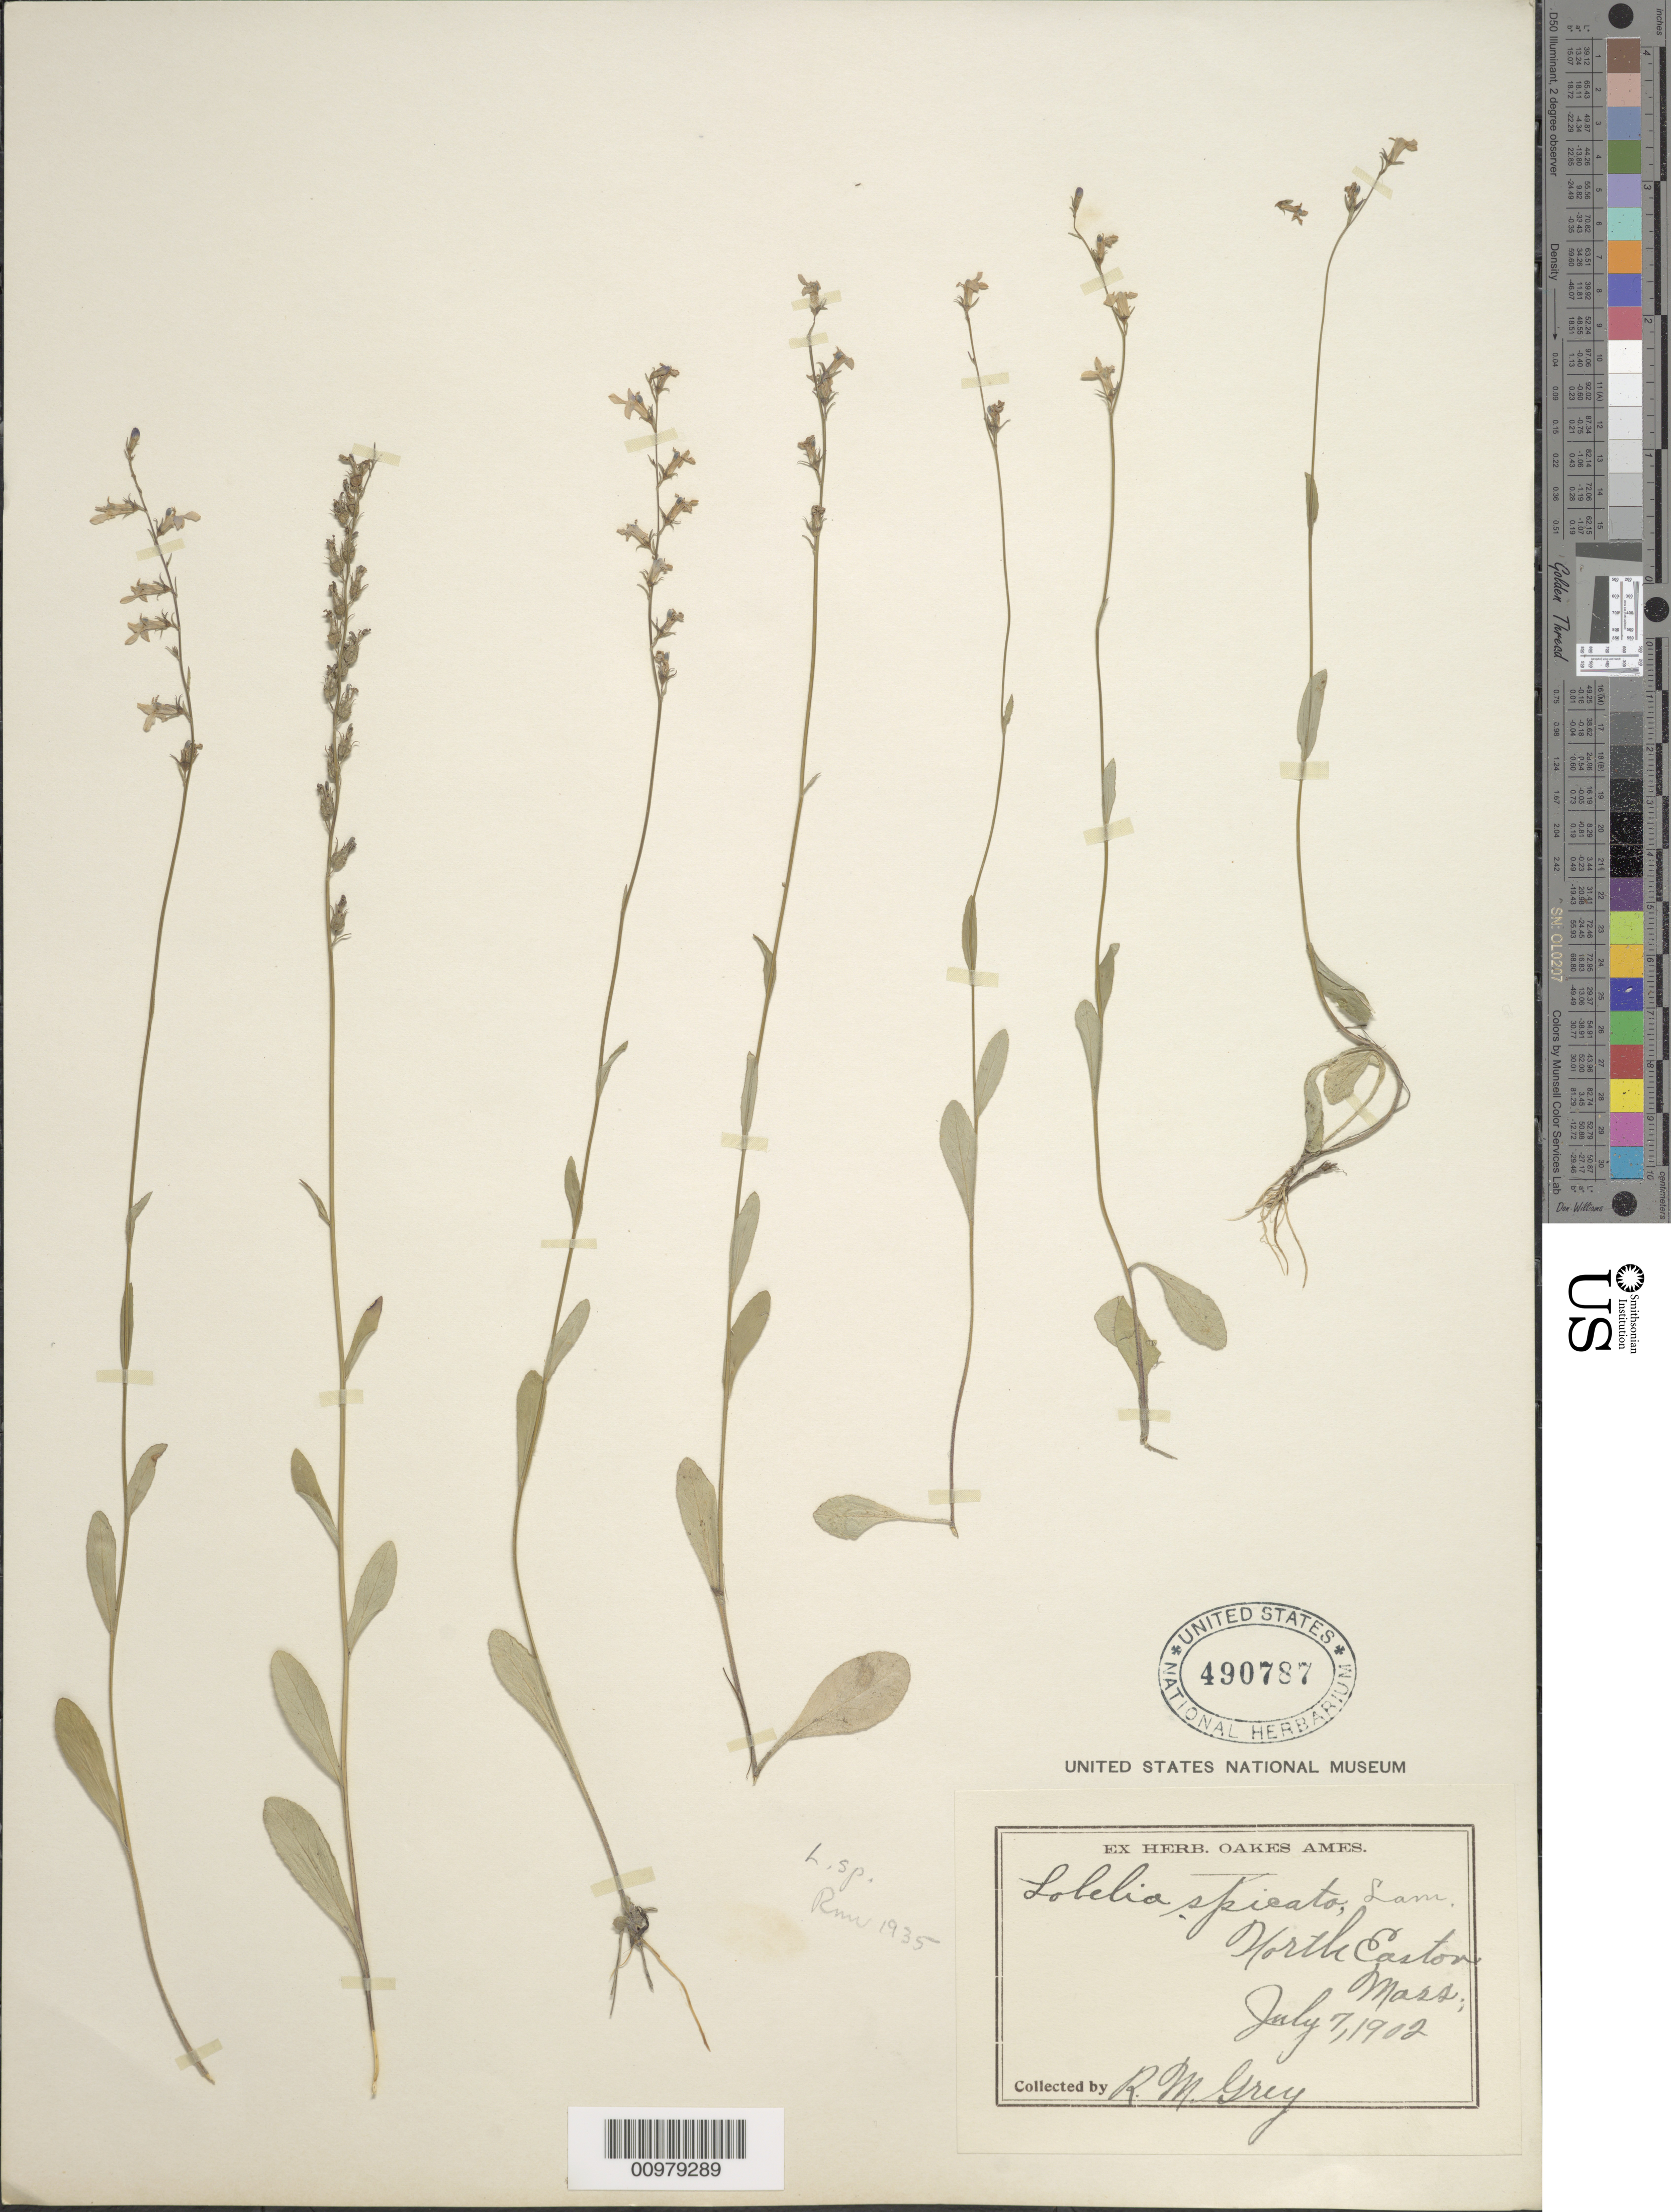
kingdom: Plantae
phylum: Tracheophyta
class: Magnoliopsida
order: Asterales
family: Campanulaceae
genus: Lobelia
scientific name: Lobelia spicata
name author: Lam.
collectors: R. Grey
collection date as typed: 7 Jul 1902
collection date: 1902-07-07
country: United States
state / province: Massachusetts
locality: North Easton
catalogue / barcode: US 490787